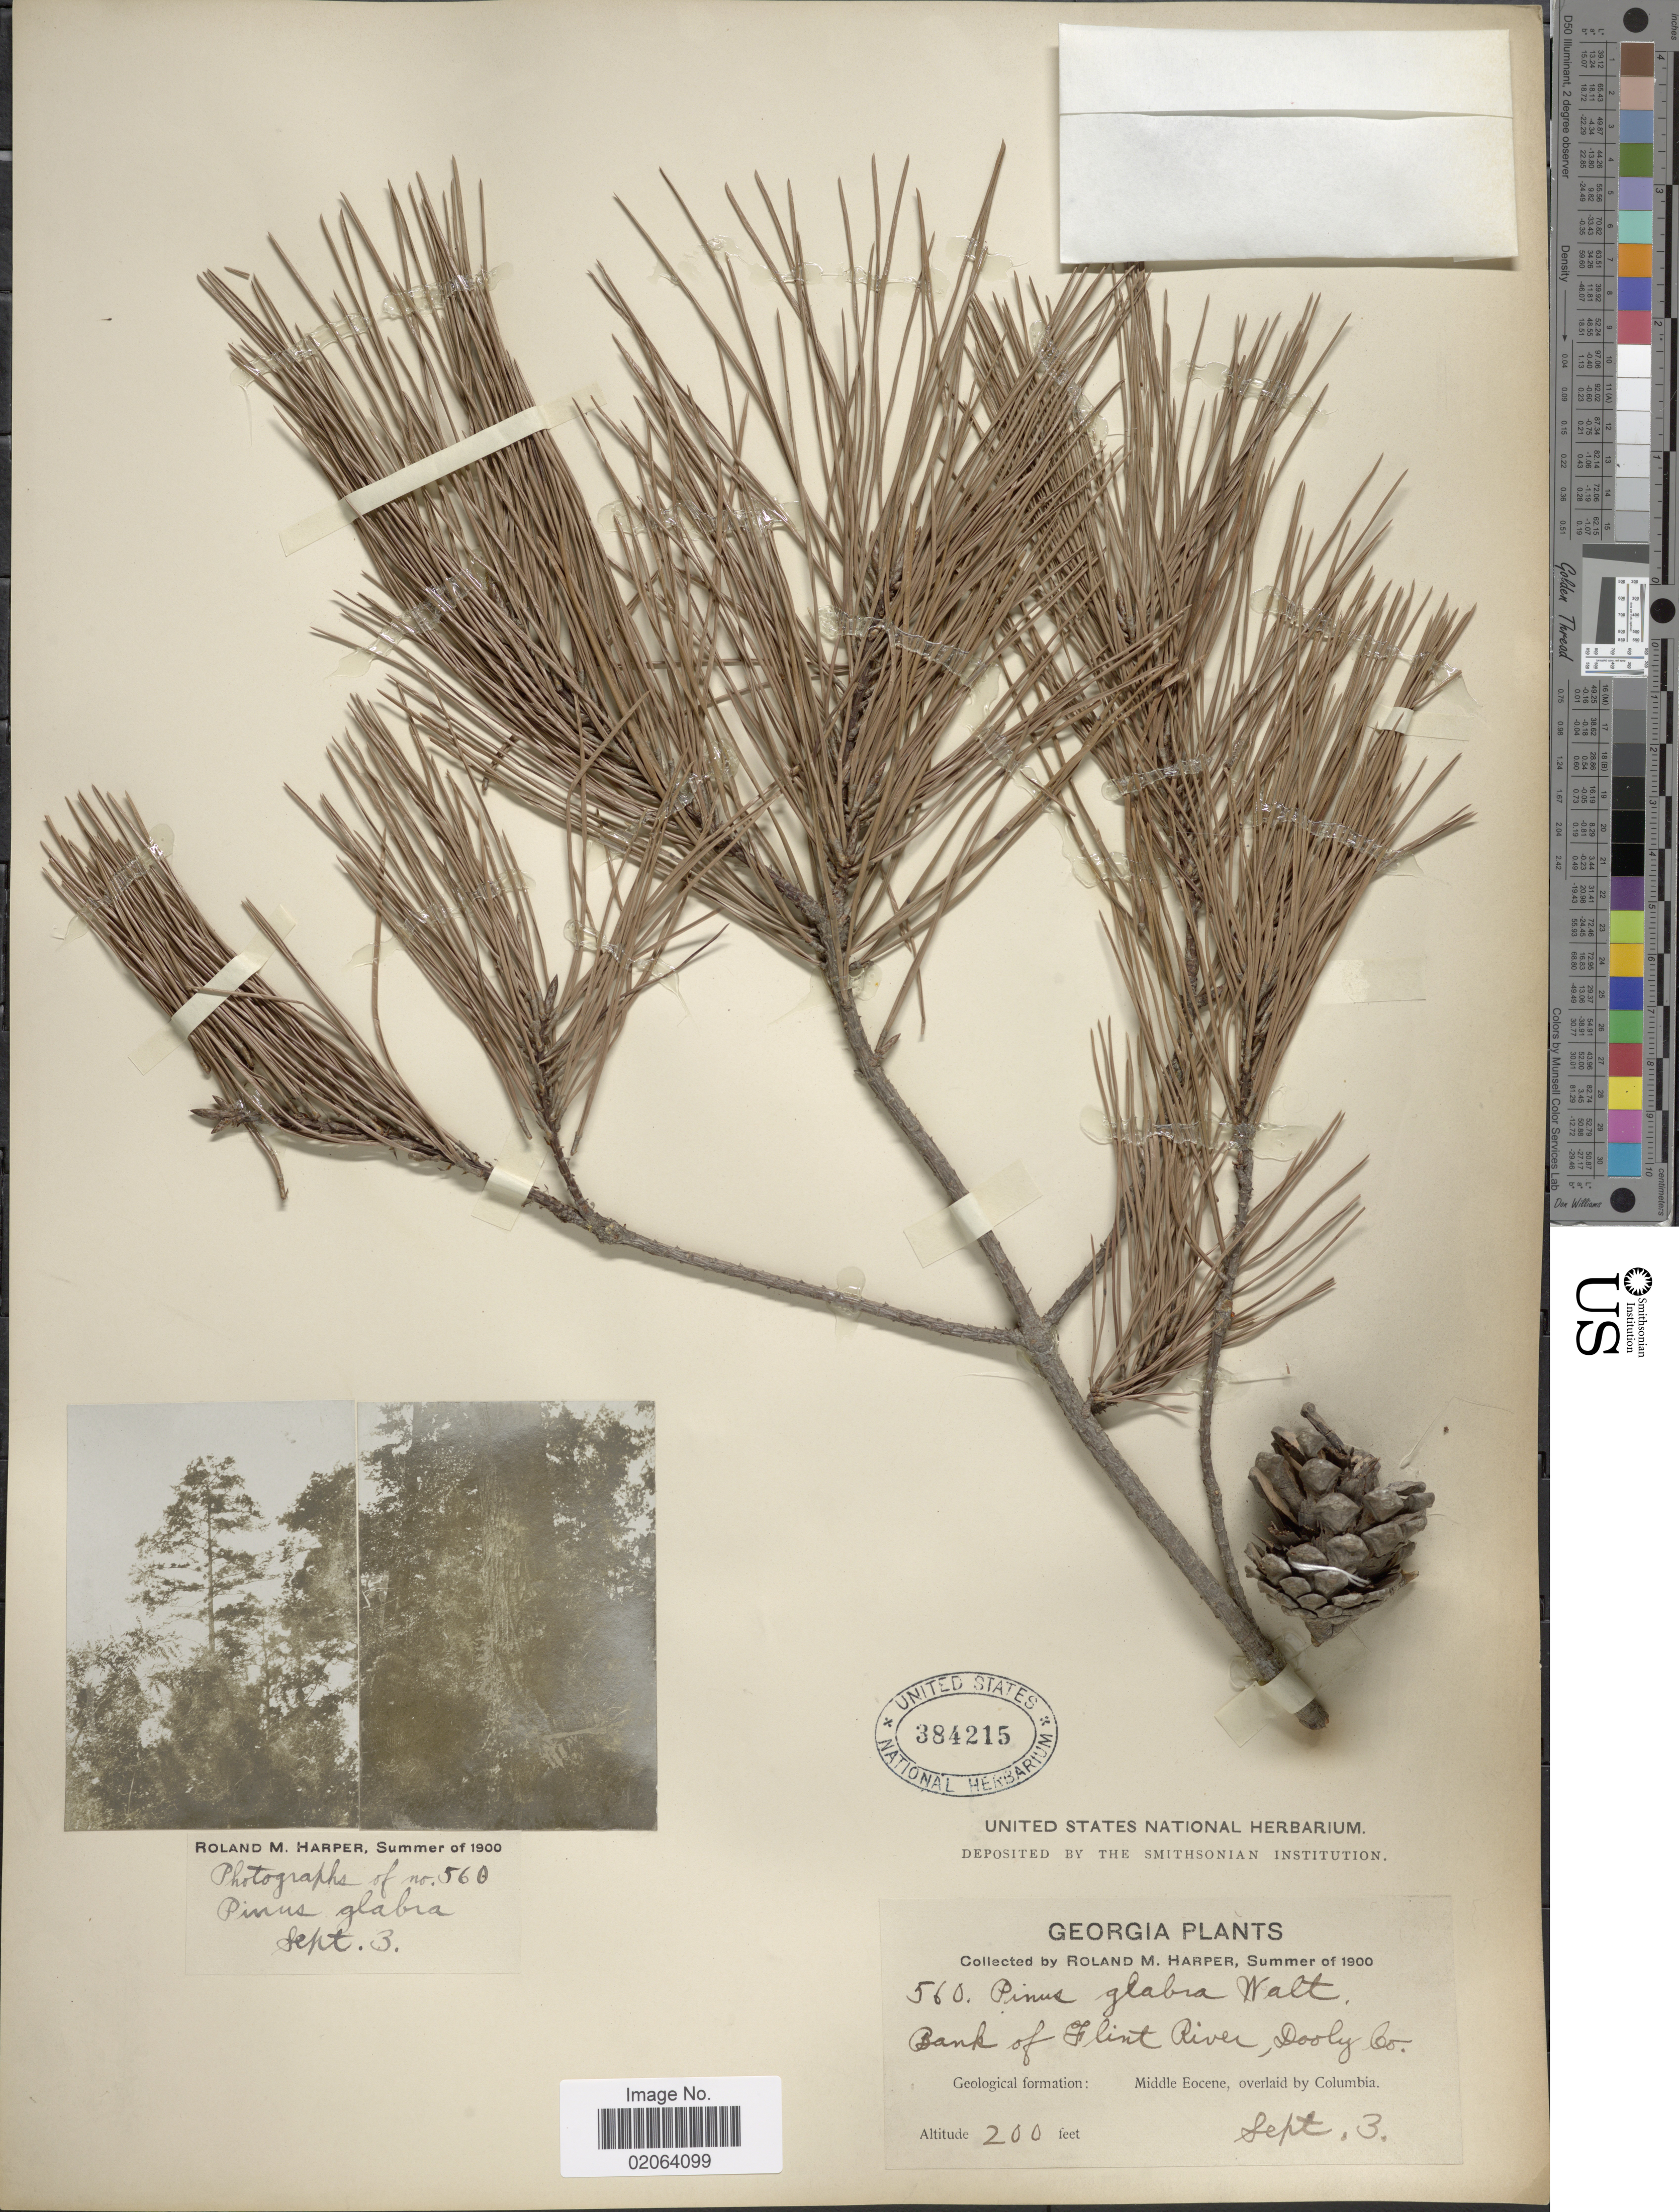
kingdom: Plantae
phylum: Tracheophyta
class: Pinopsida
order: Pinales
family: Pinaceae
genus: Pinus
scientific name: Pinus glabra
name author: Walter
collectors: R. M. Harper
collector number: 560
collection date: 1900-09-03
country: United States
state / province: Georgia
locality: Bank of Flint River, Dooly Co.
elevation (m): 61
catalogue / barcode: US 384215